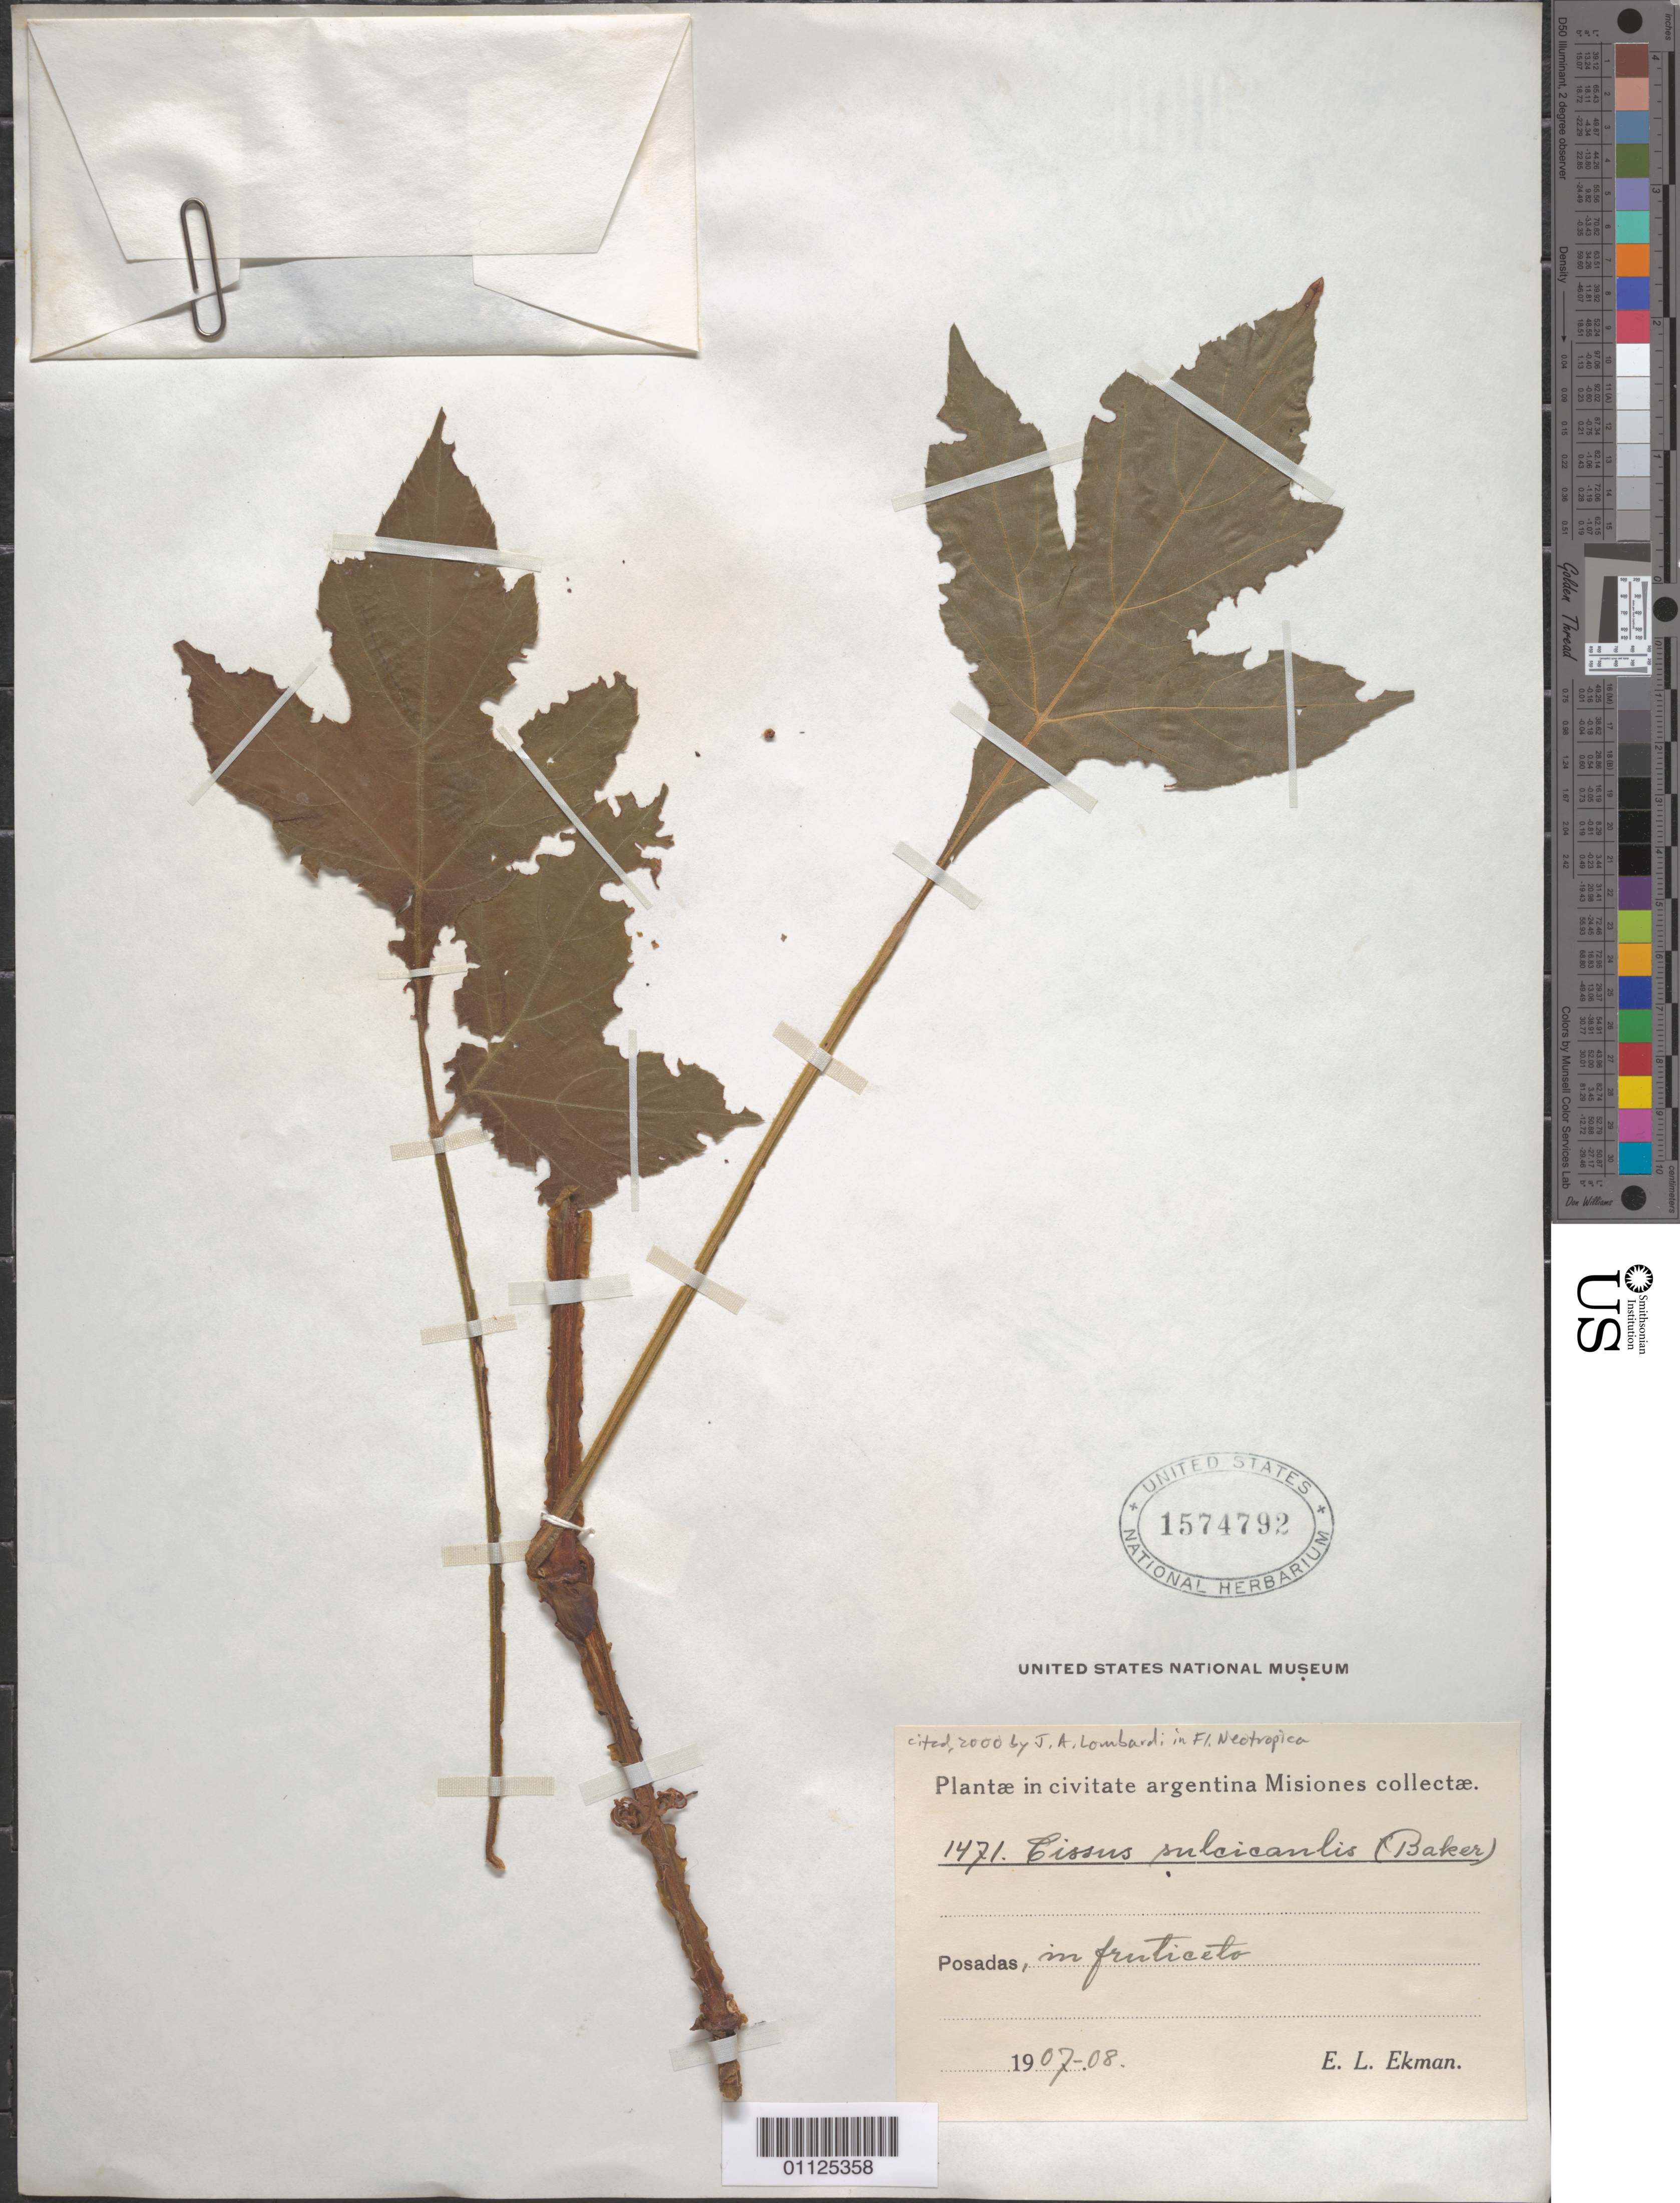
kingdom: Plantae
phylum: Tracheophyta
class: Magnoliopsida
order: Vitales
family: Vitaceae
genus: Cissus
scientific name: Cissus sulcicaulis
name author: (Baker) Planch.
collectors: E. L. Ekman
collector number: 1471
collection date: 1907/1908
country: Argentina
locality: Posadas.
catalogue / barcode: US 1574792